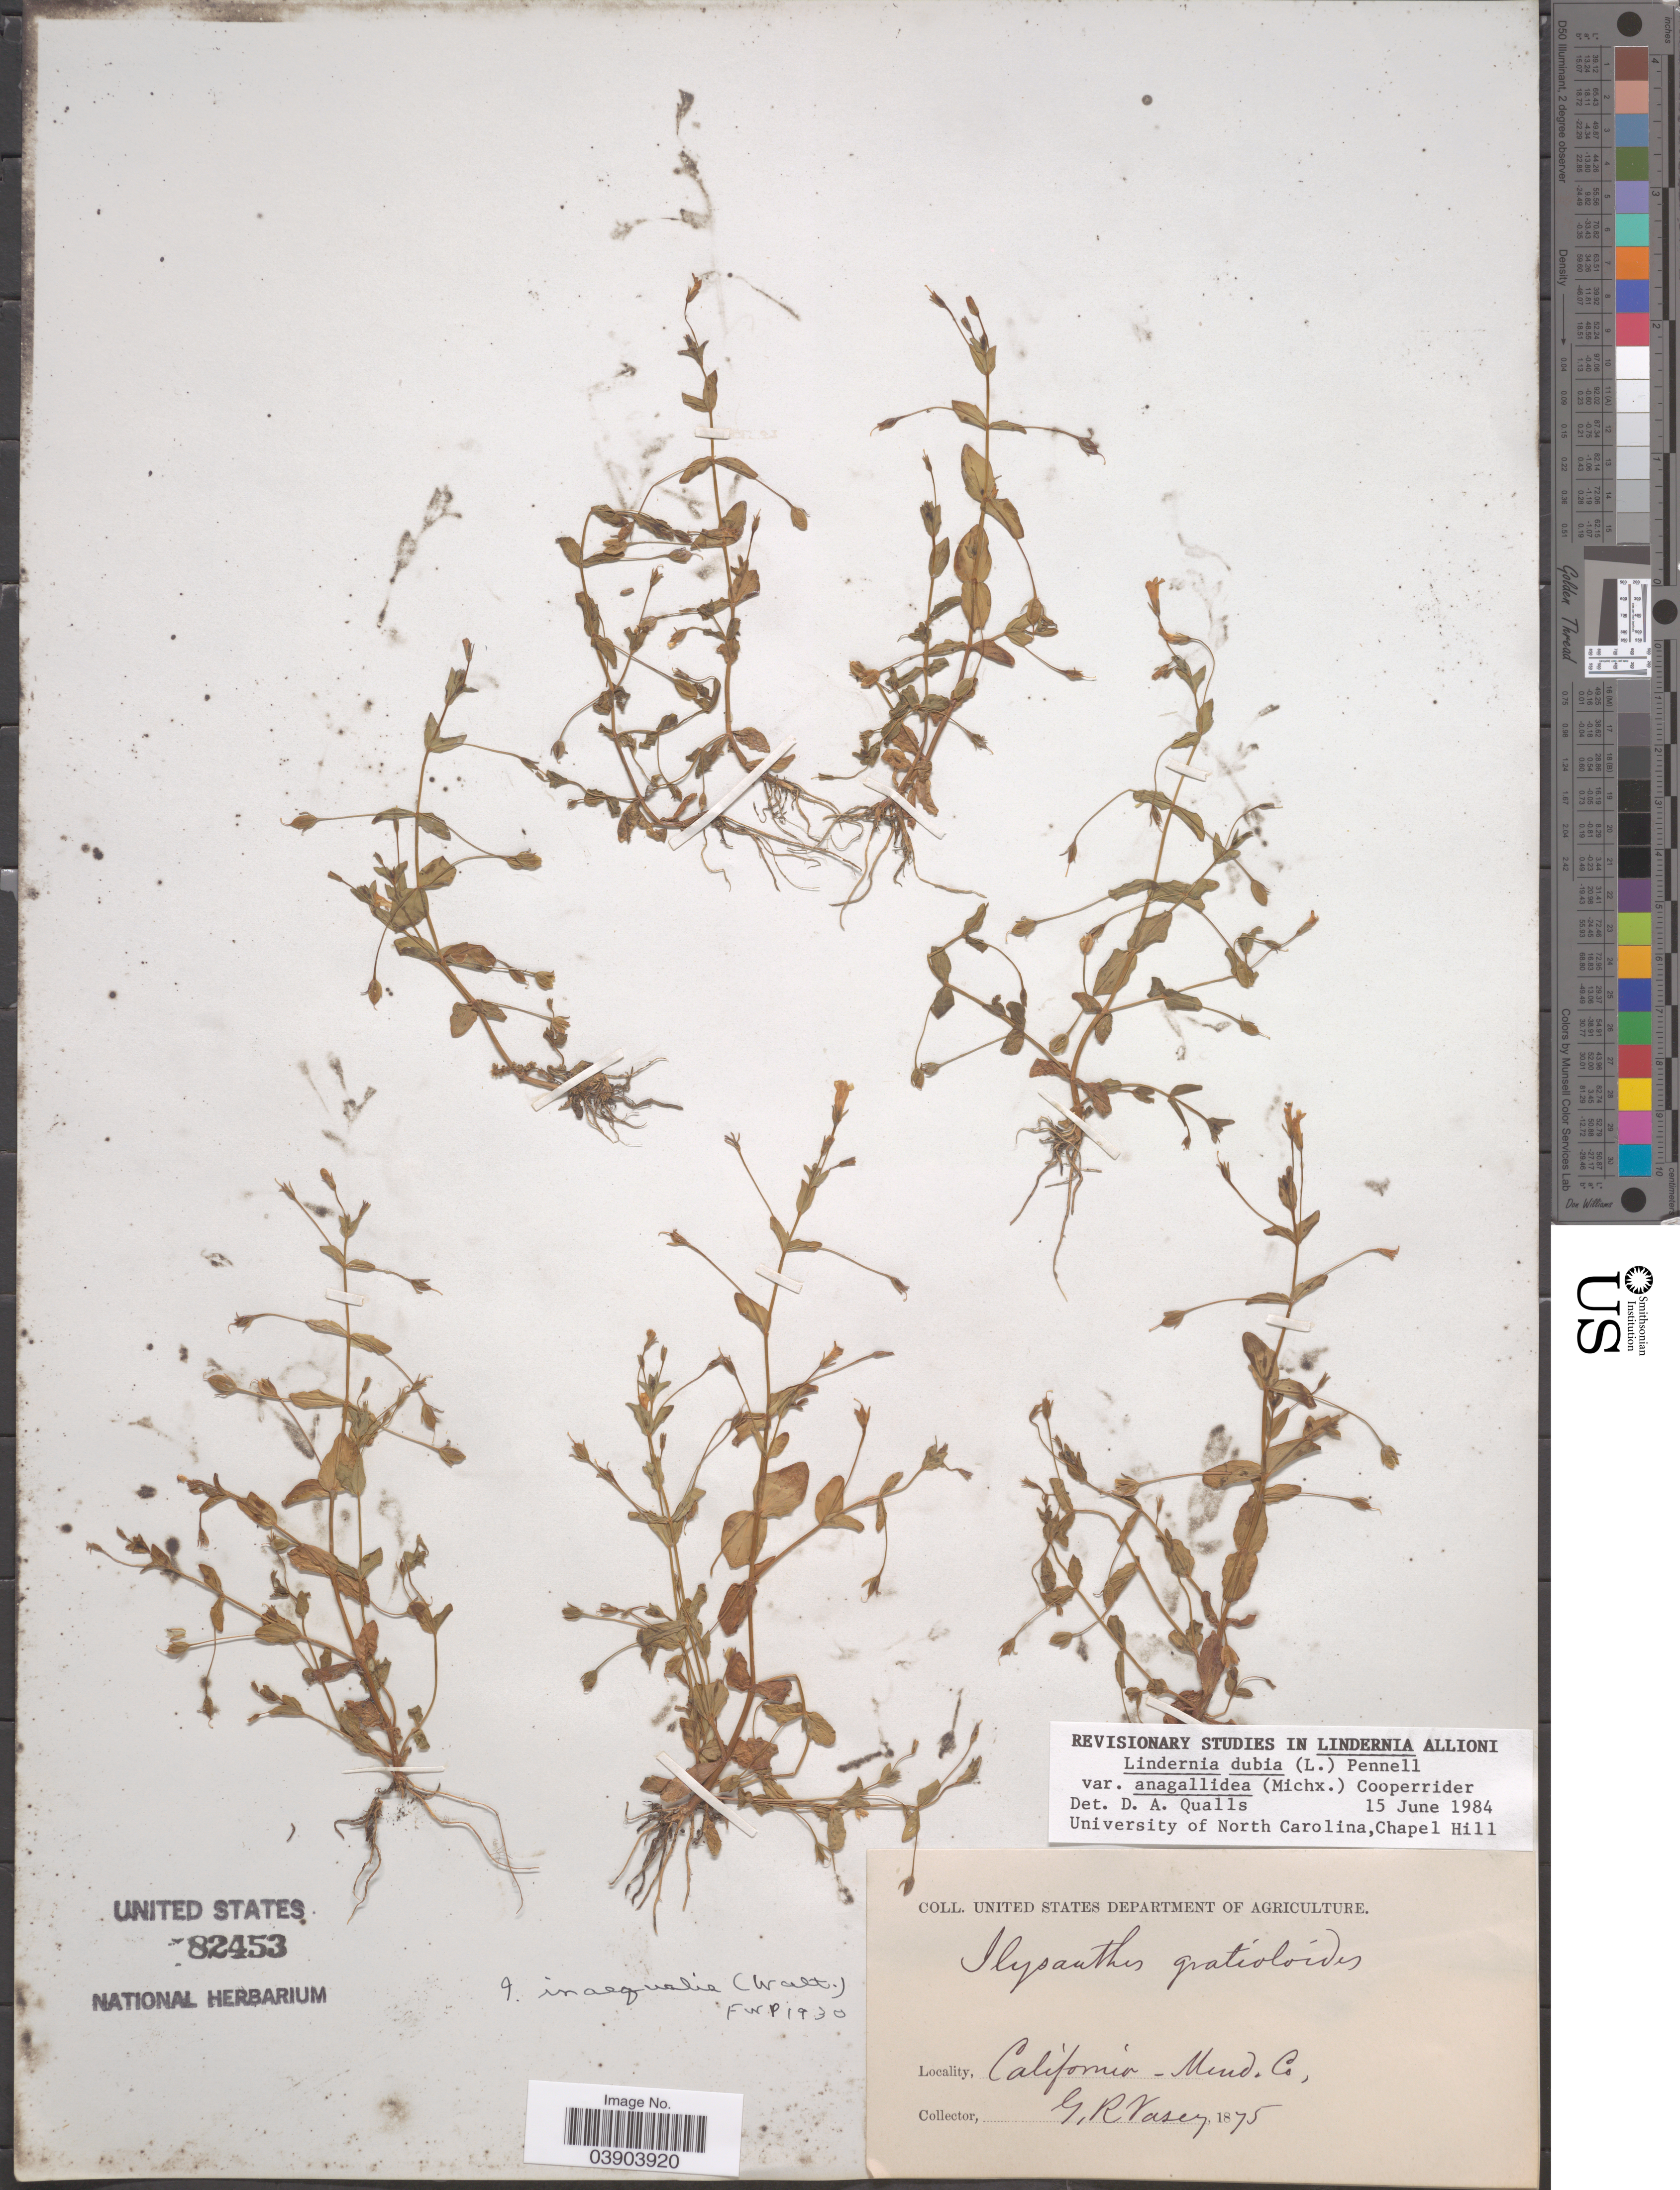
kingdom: Plantae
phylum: Tracheophyta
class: Magnoliopsida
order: Lamiales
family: Linderniaceae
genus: Lindernia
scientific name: Lindernia dubia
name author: (L.) Pennell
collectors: G. R. Vasey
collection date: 1875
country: United States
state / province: California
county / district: Mendocino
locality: Mend. Co.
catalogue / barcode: US 82453